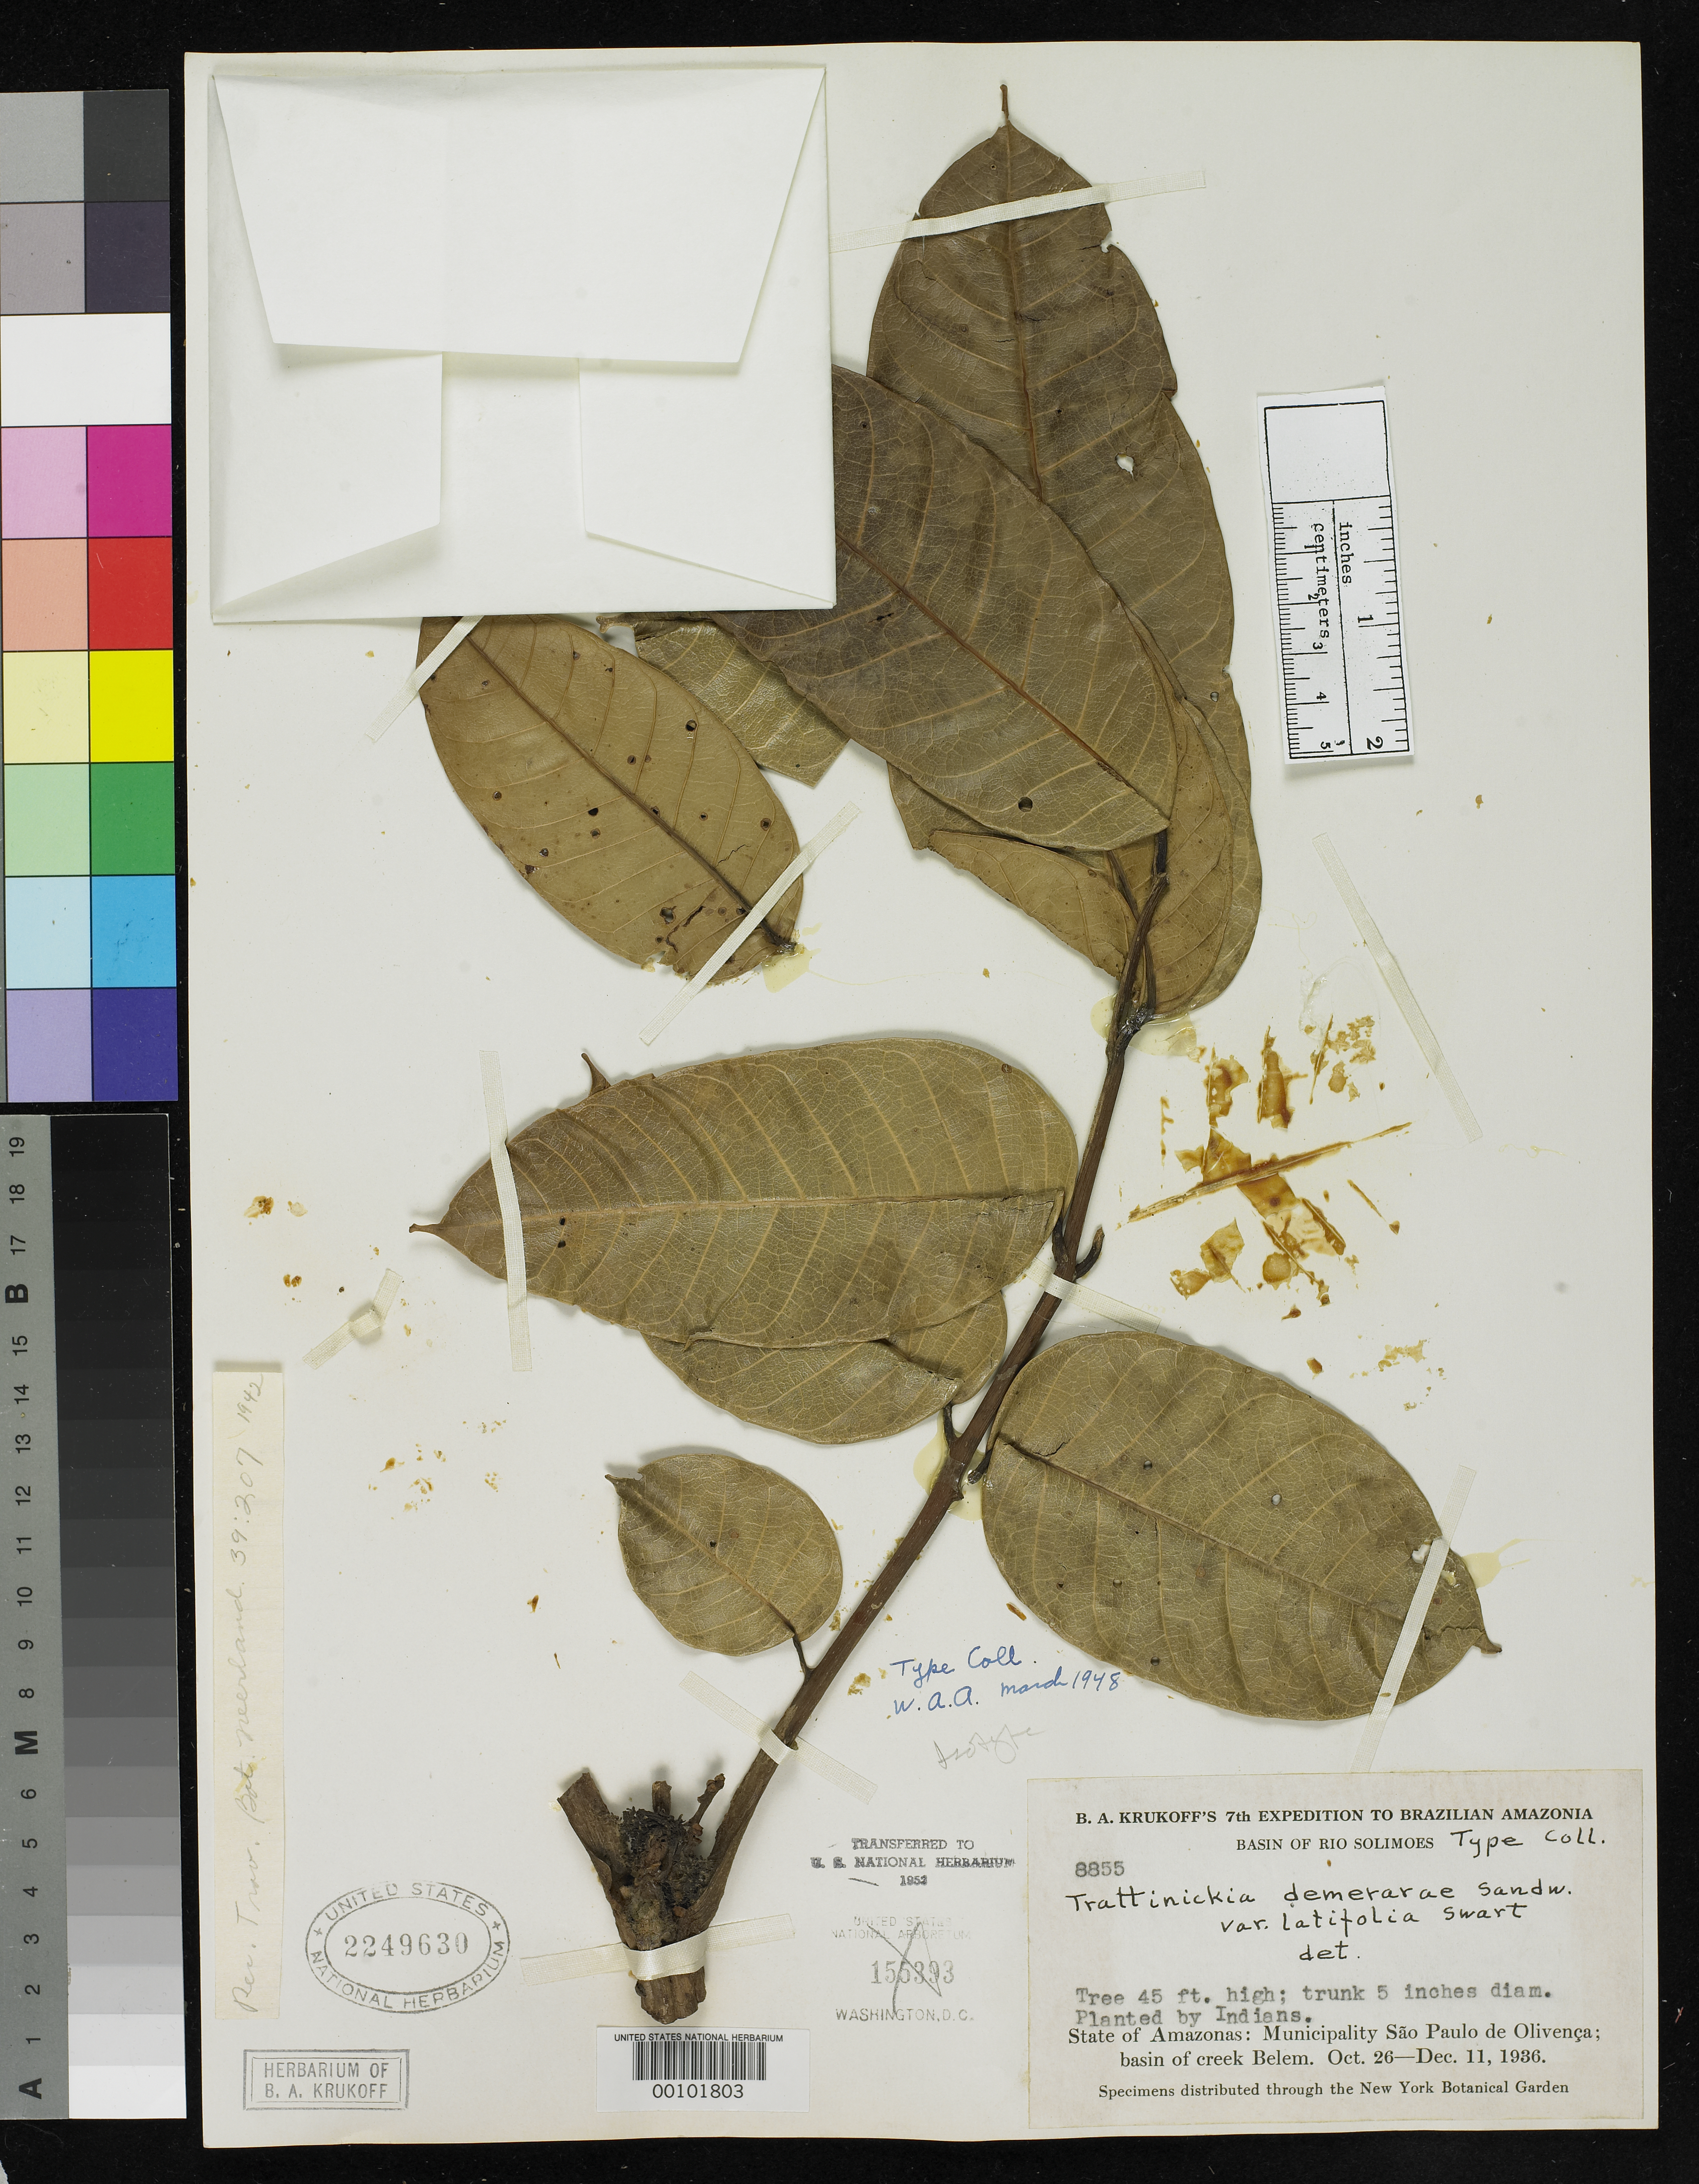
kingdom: Plantae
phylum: Tracheophyta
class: Magnoliopsida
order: Sapindales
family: Burseraceae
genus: Trattinnickia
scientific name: Trattinnickia demerarae var. latifolia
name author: Swart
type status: Isotype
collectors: B. A. Krukoff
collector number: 8855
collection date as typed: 26 Oct 1936 to 11 Dec 1936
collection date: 1936-10-26/1936-12-11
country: Brazil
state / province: Amazonas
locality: Basin Rio Solimoes, basin of Belem Creek, Sao Paulo de Olivenca.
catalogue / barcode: US 2249630